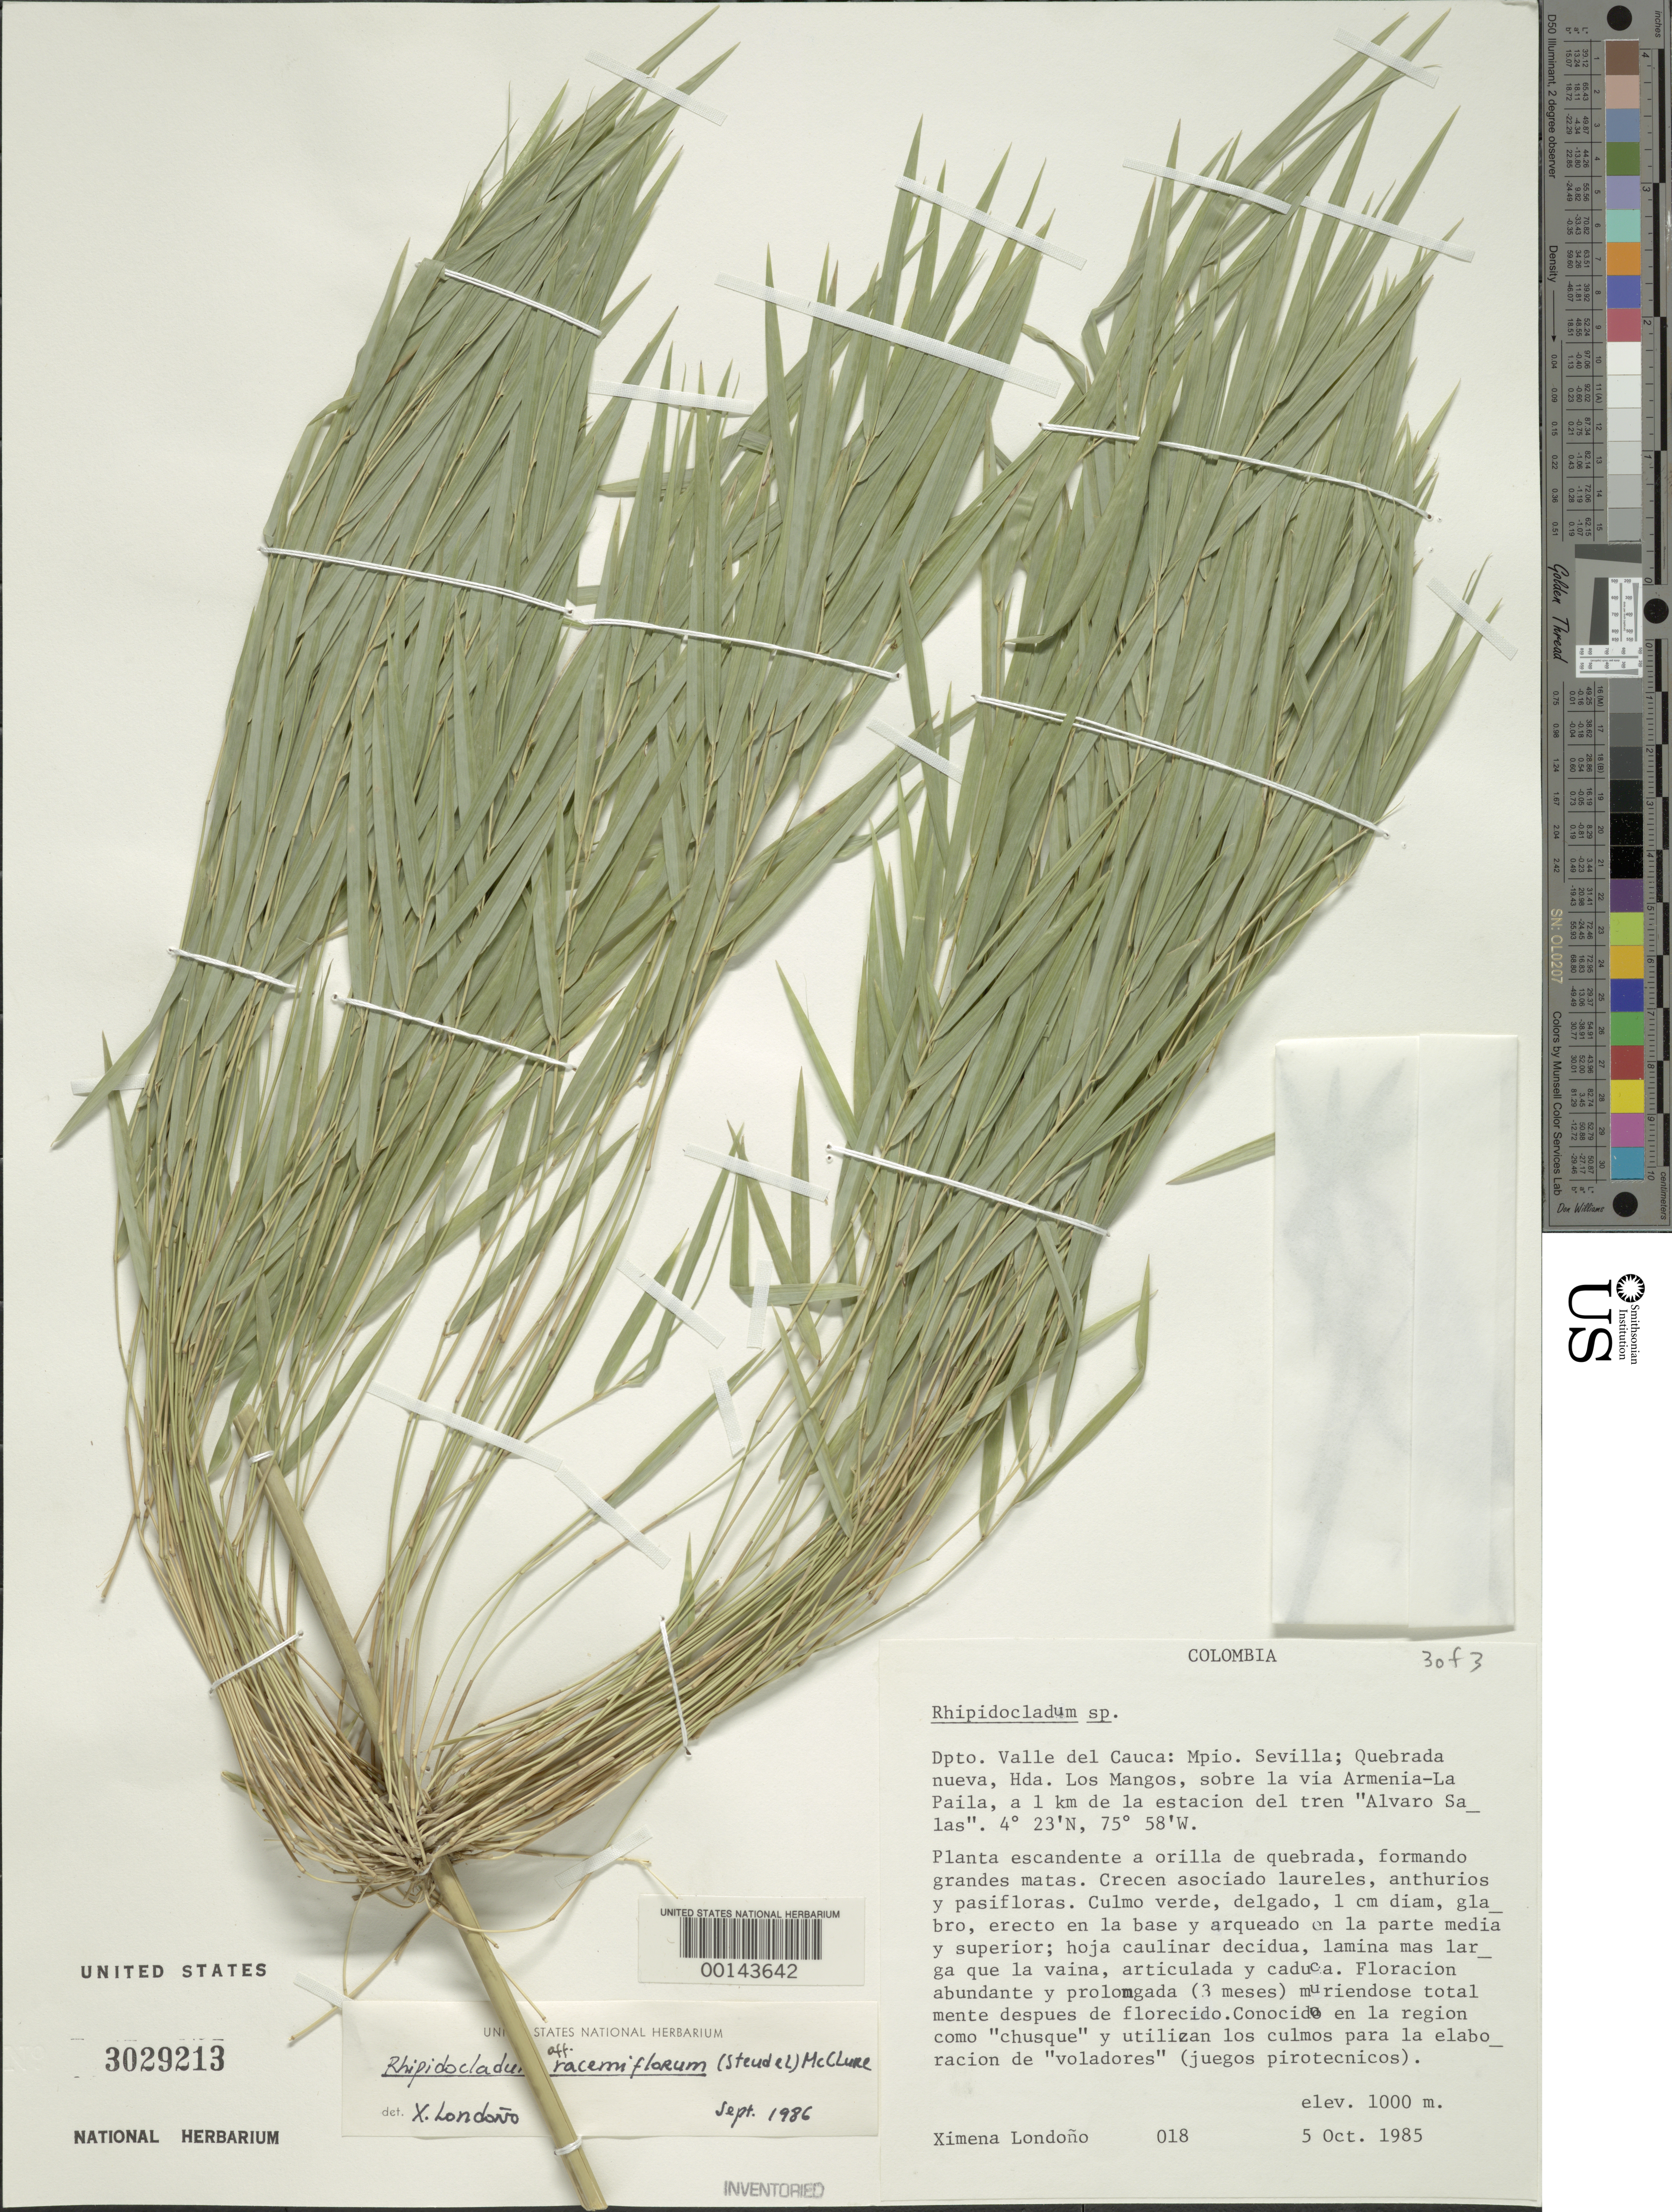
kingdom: Plantae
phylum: Tracheophyta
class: Liliopsida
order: Poales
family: Poaceae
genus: Rhipidocladum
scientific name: Rhipidocladum racemiflorum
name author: (Steud.) McClure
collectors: X. Londoño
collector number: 85-018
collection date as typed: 05 Oct 1985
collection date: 1985-10-05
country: Colombia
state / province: Cauca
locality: Quebrada Nueva, Hda. los MAngos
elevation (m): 1000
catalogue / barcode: US 3029213